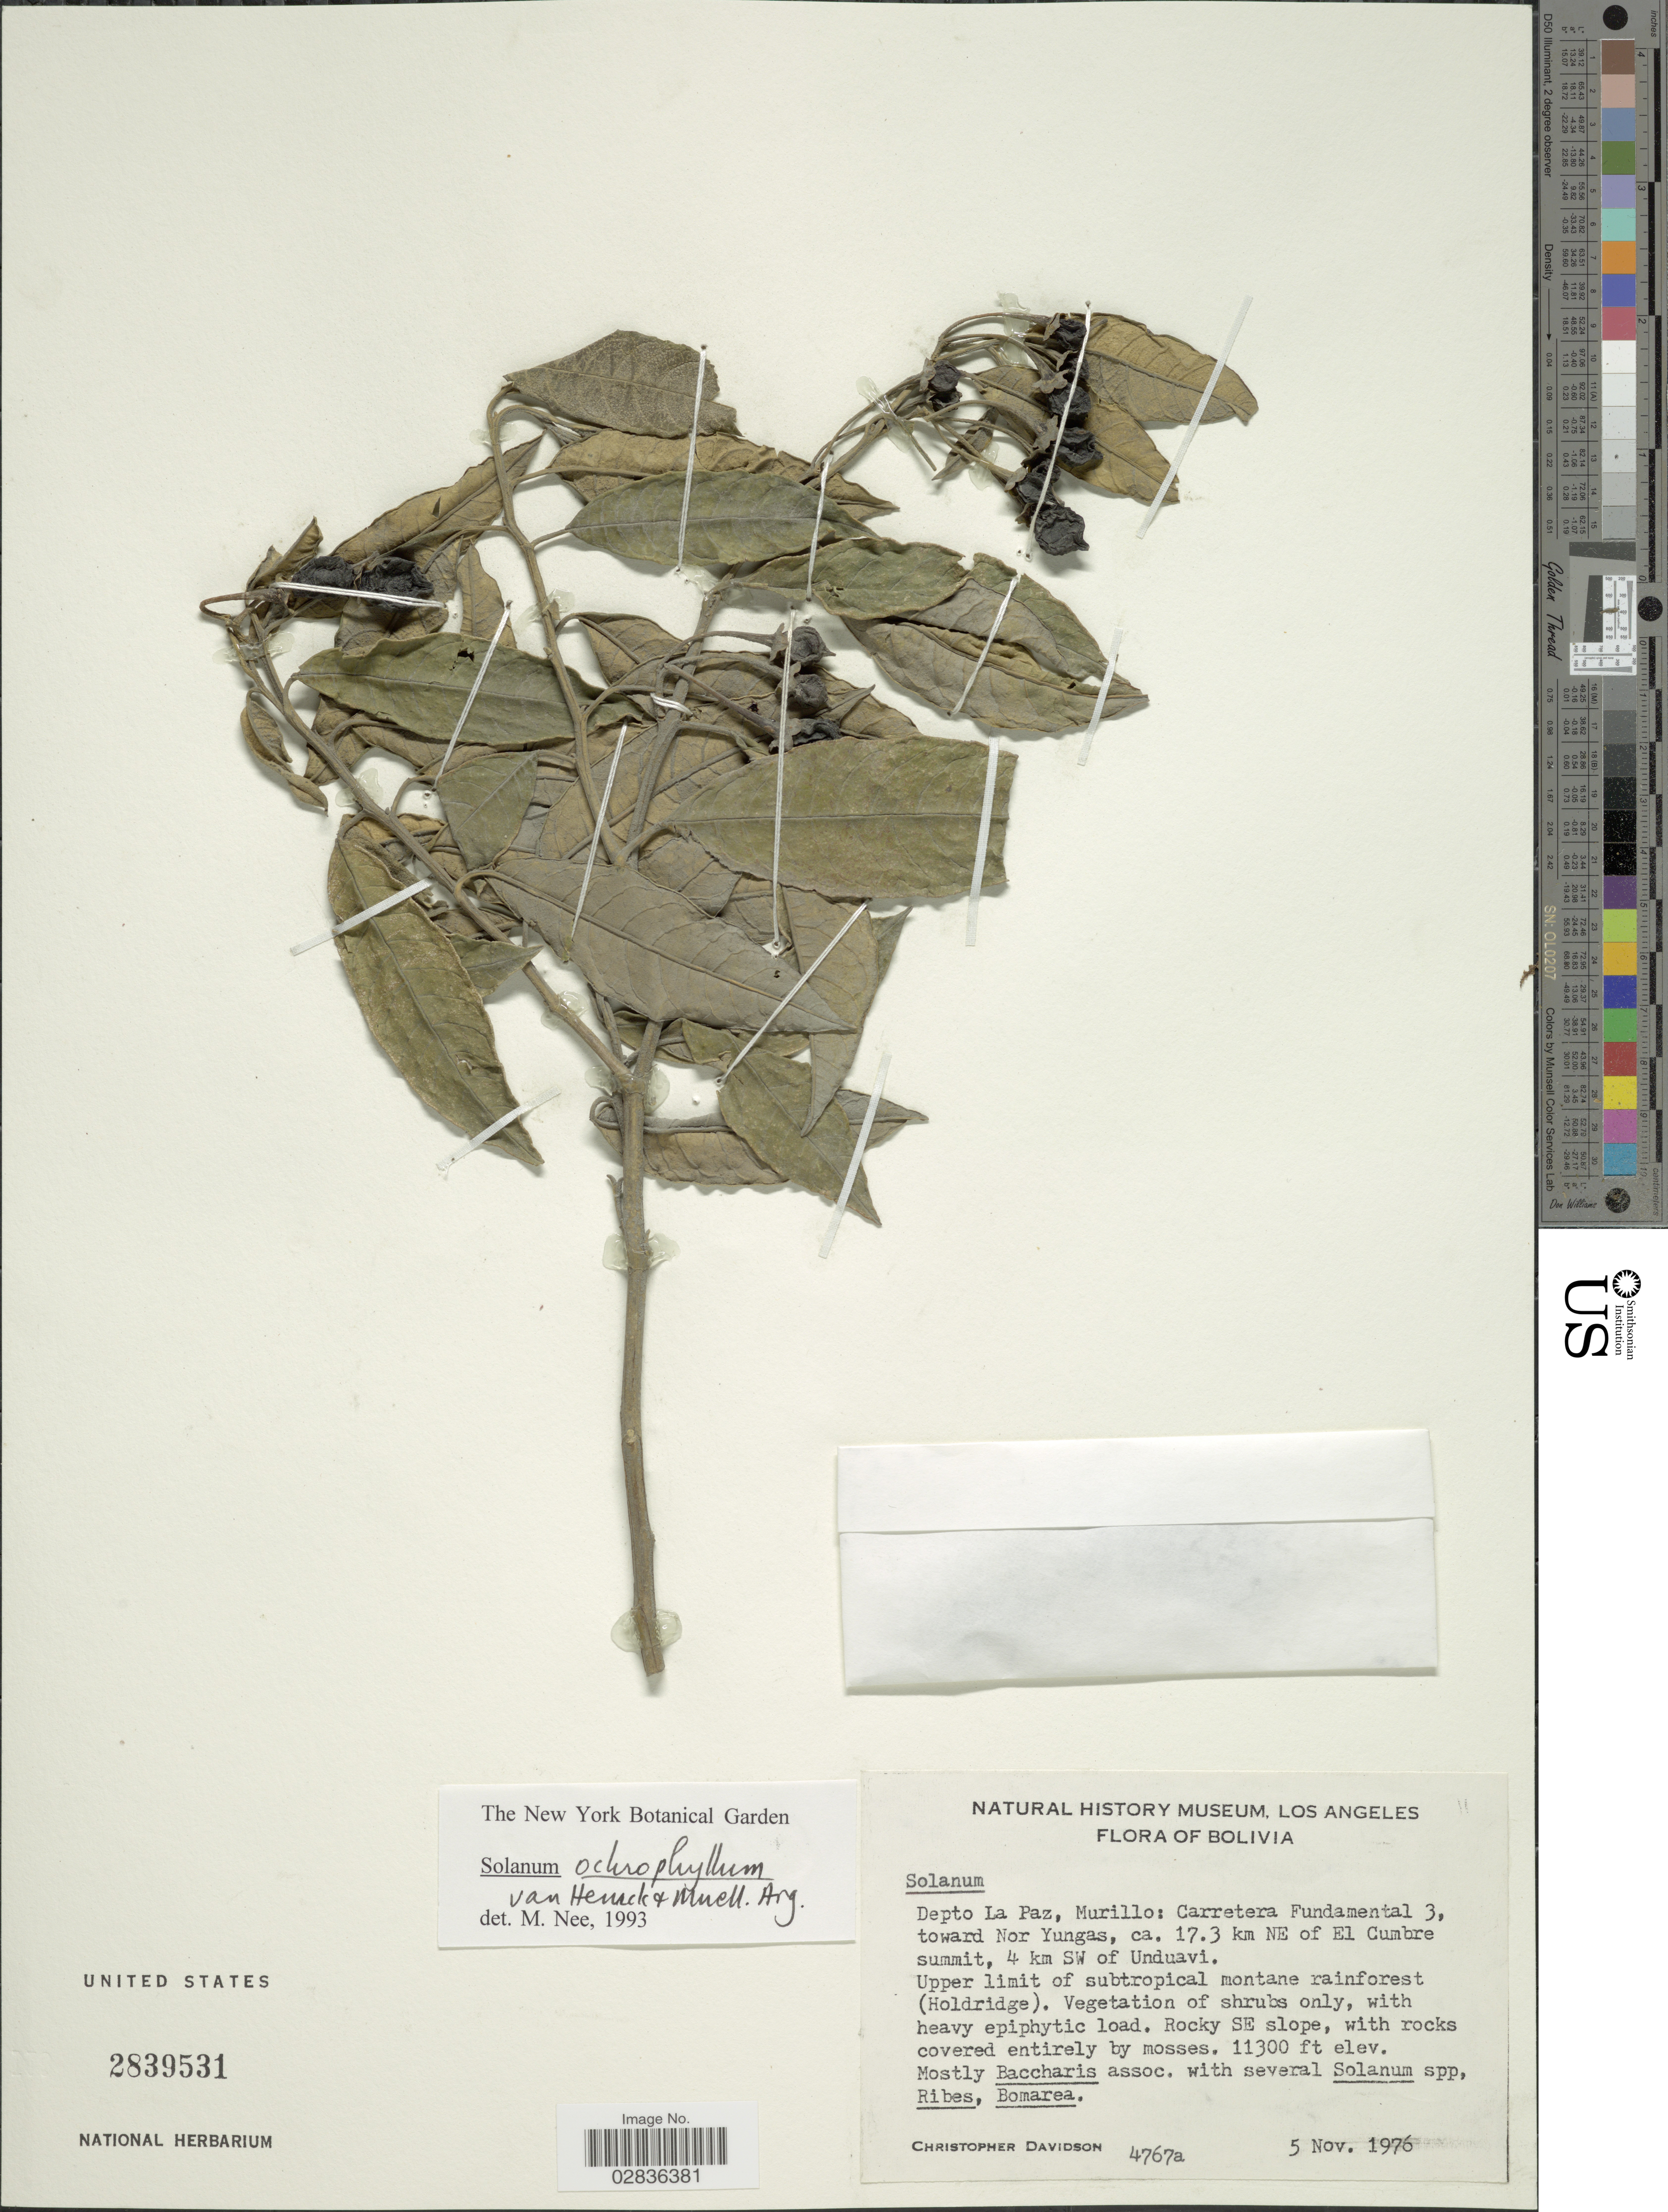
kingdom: Plantae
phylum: Tracheophyta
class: Magnoliopsida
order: Solanales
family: Solanaceae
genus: Solanum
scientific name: Solanum ochrophyllum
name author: Van Heurck & Müll. Arg.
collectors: C. Davidson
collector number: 4767a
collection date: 1976-11-05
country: Bolivia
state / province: La Paz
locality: Depto La Paz, Murillo: Carretera Fundamental 3, toward Nor Yungas, ca. 17.3 km NE of El Cumbre summit, 4 km SW of Unduavi.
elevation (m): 3444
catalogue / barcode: US 2839531